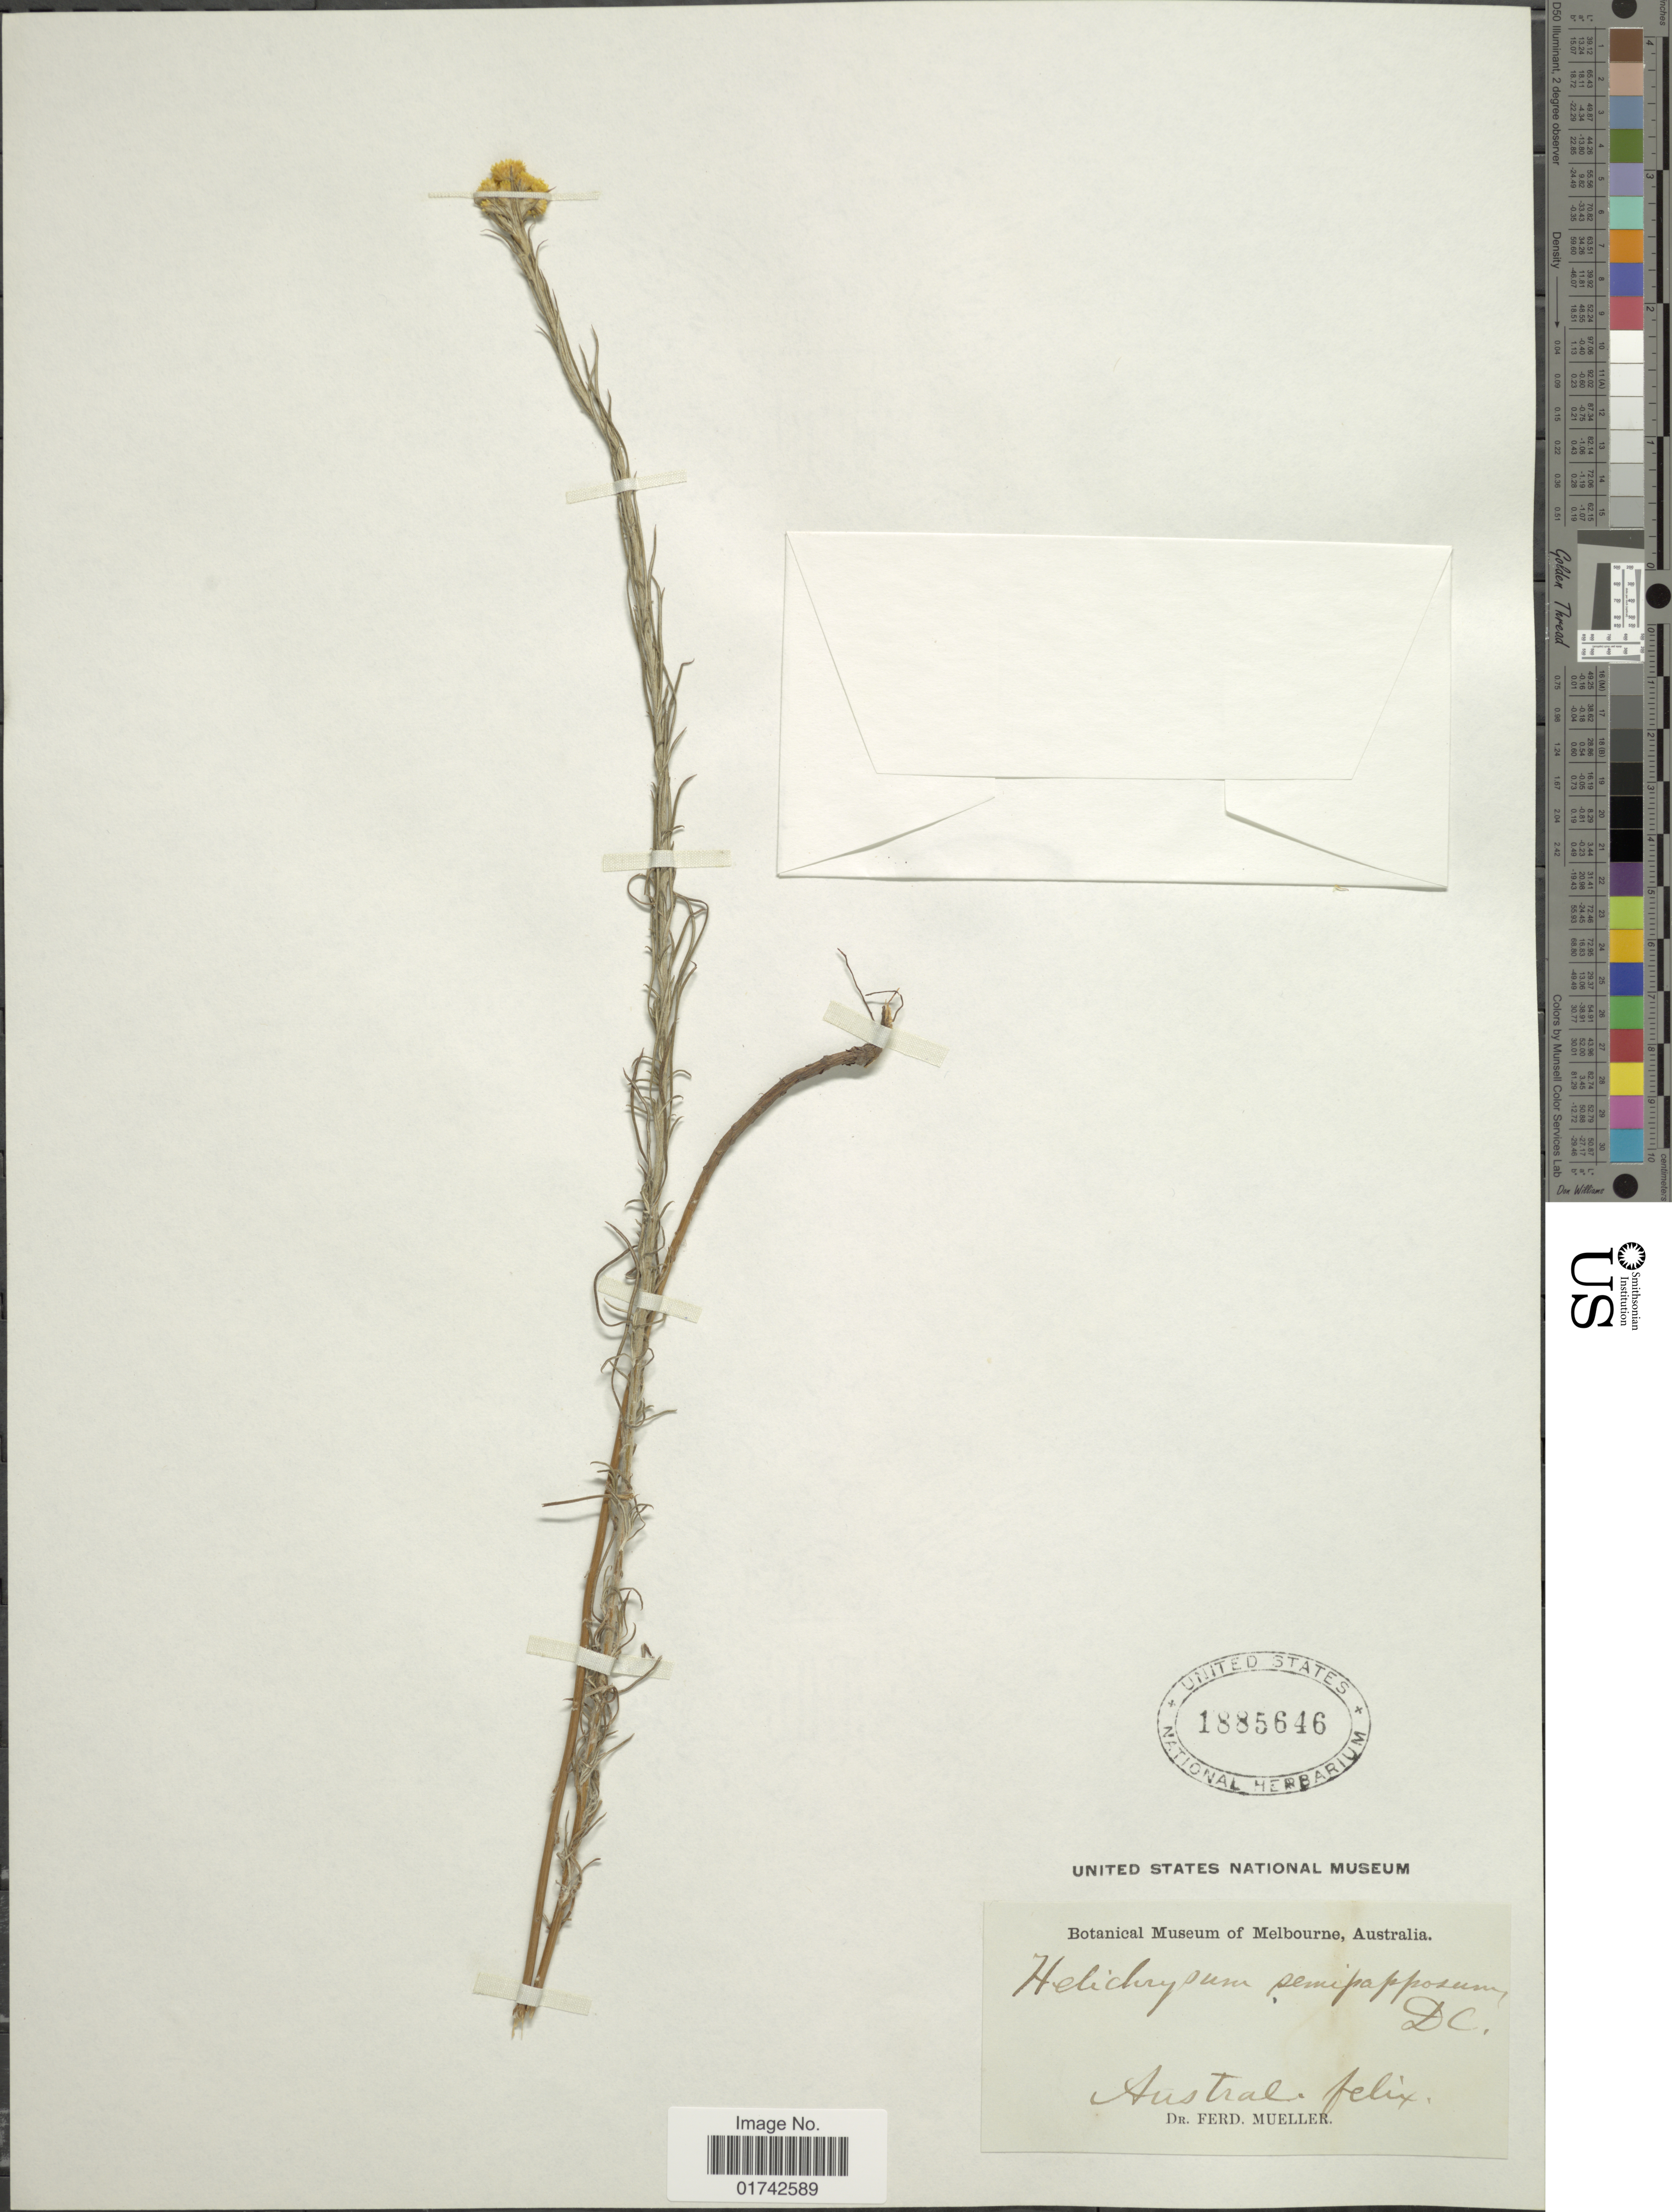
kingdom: Plantae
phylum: Tracheophyta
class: Magnoliopsida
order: Asterales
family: Asteraceae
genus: Helichrysum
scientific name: Helichrysum semipapposum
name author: DC.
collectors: F. Mueller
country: Australia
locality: Austral. felix.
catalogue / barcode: US 1885646